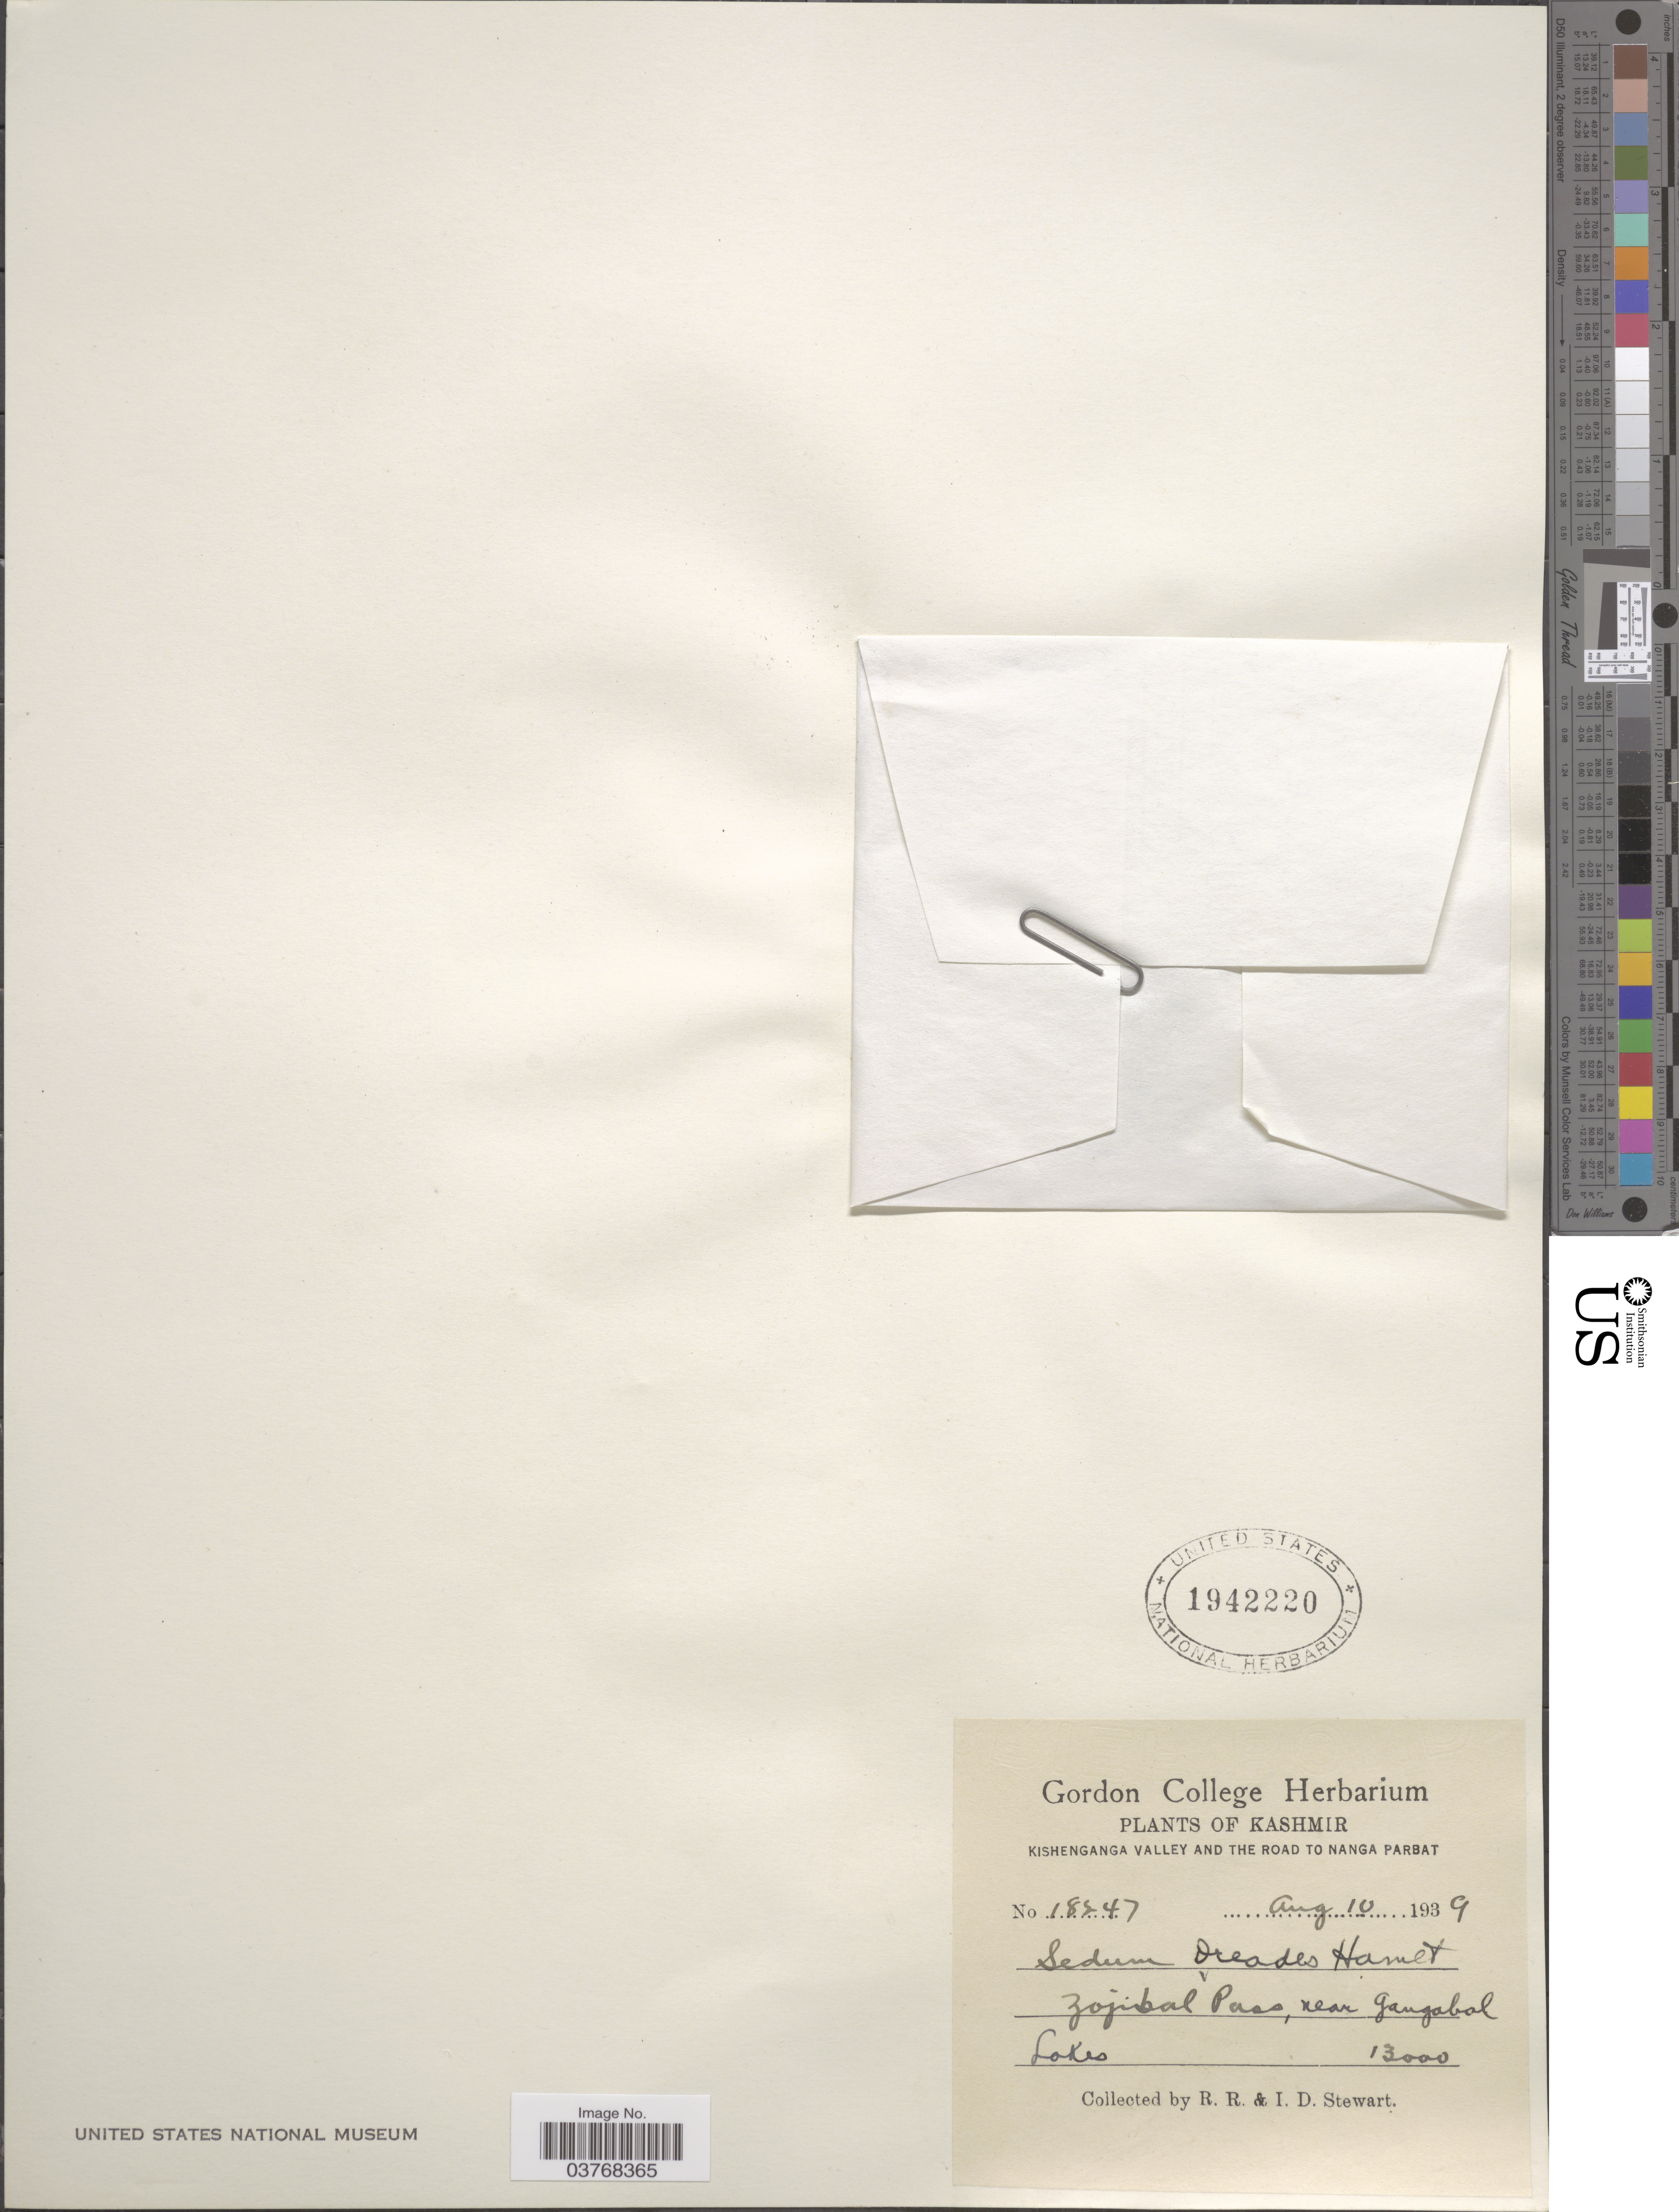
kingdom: Plantae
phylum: Tracheophyta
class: Magnoliopsida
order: Saxifragales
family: Crassulaceae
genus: Sedum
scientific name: Sedum oreades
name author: Raym.-Hamet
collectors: R. Stewart & I. Stewart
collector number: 18247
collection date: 1939-08-10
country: India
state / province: Jammu and Kashmir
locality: Kashmir. Kishenganga Valley and the road to Nanga Parbat. Zojibal Pass, near Gangabal Lakes.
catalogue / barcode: US 1942220